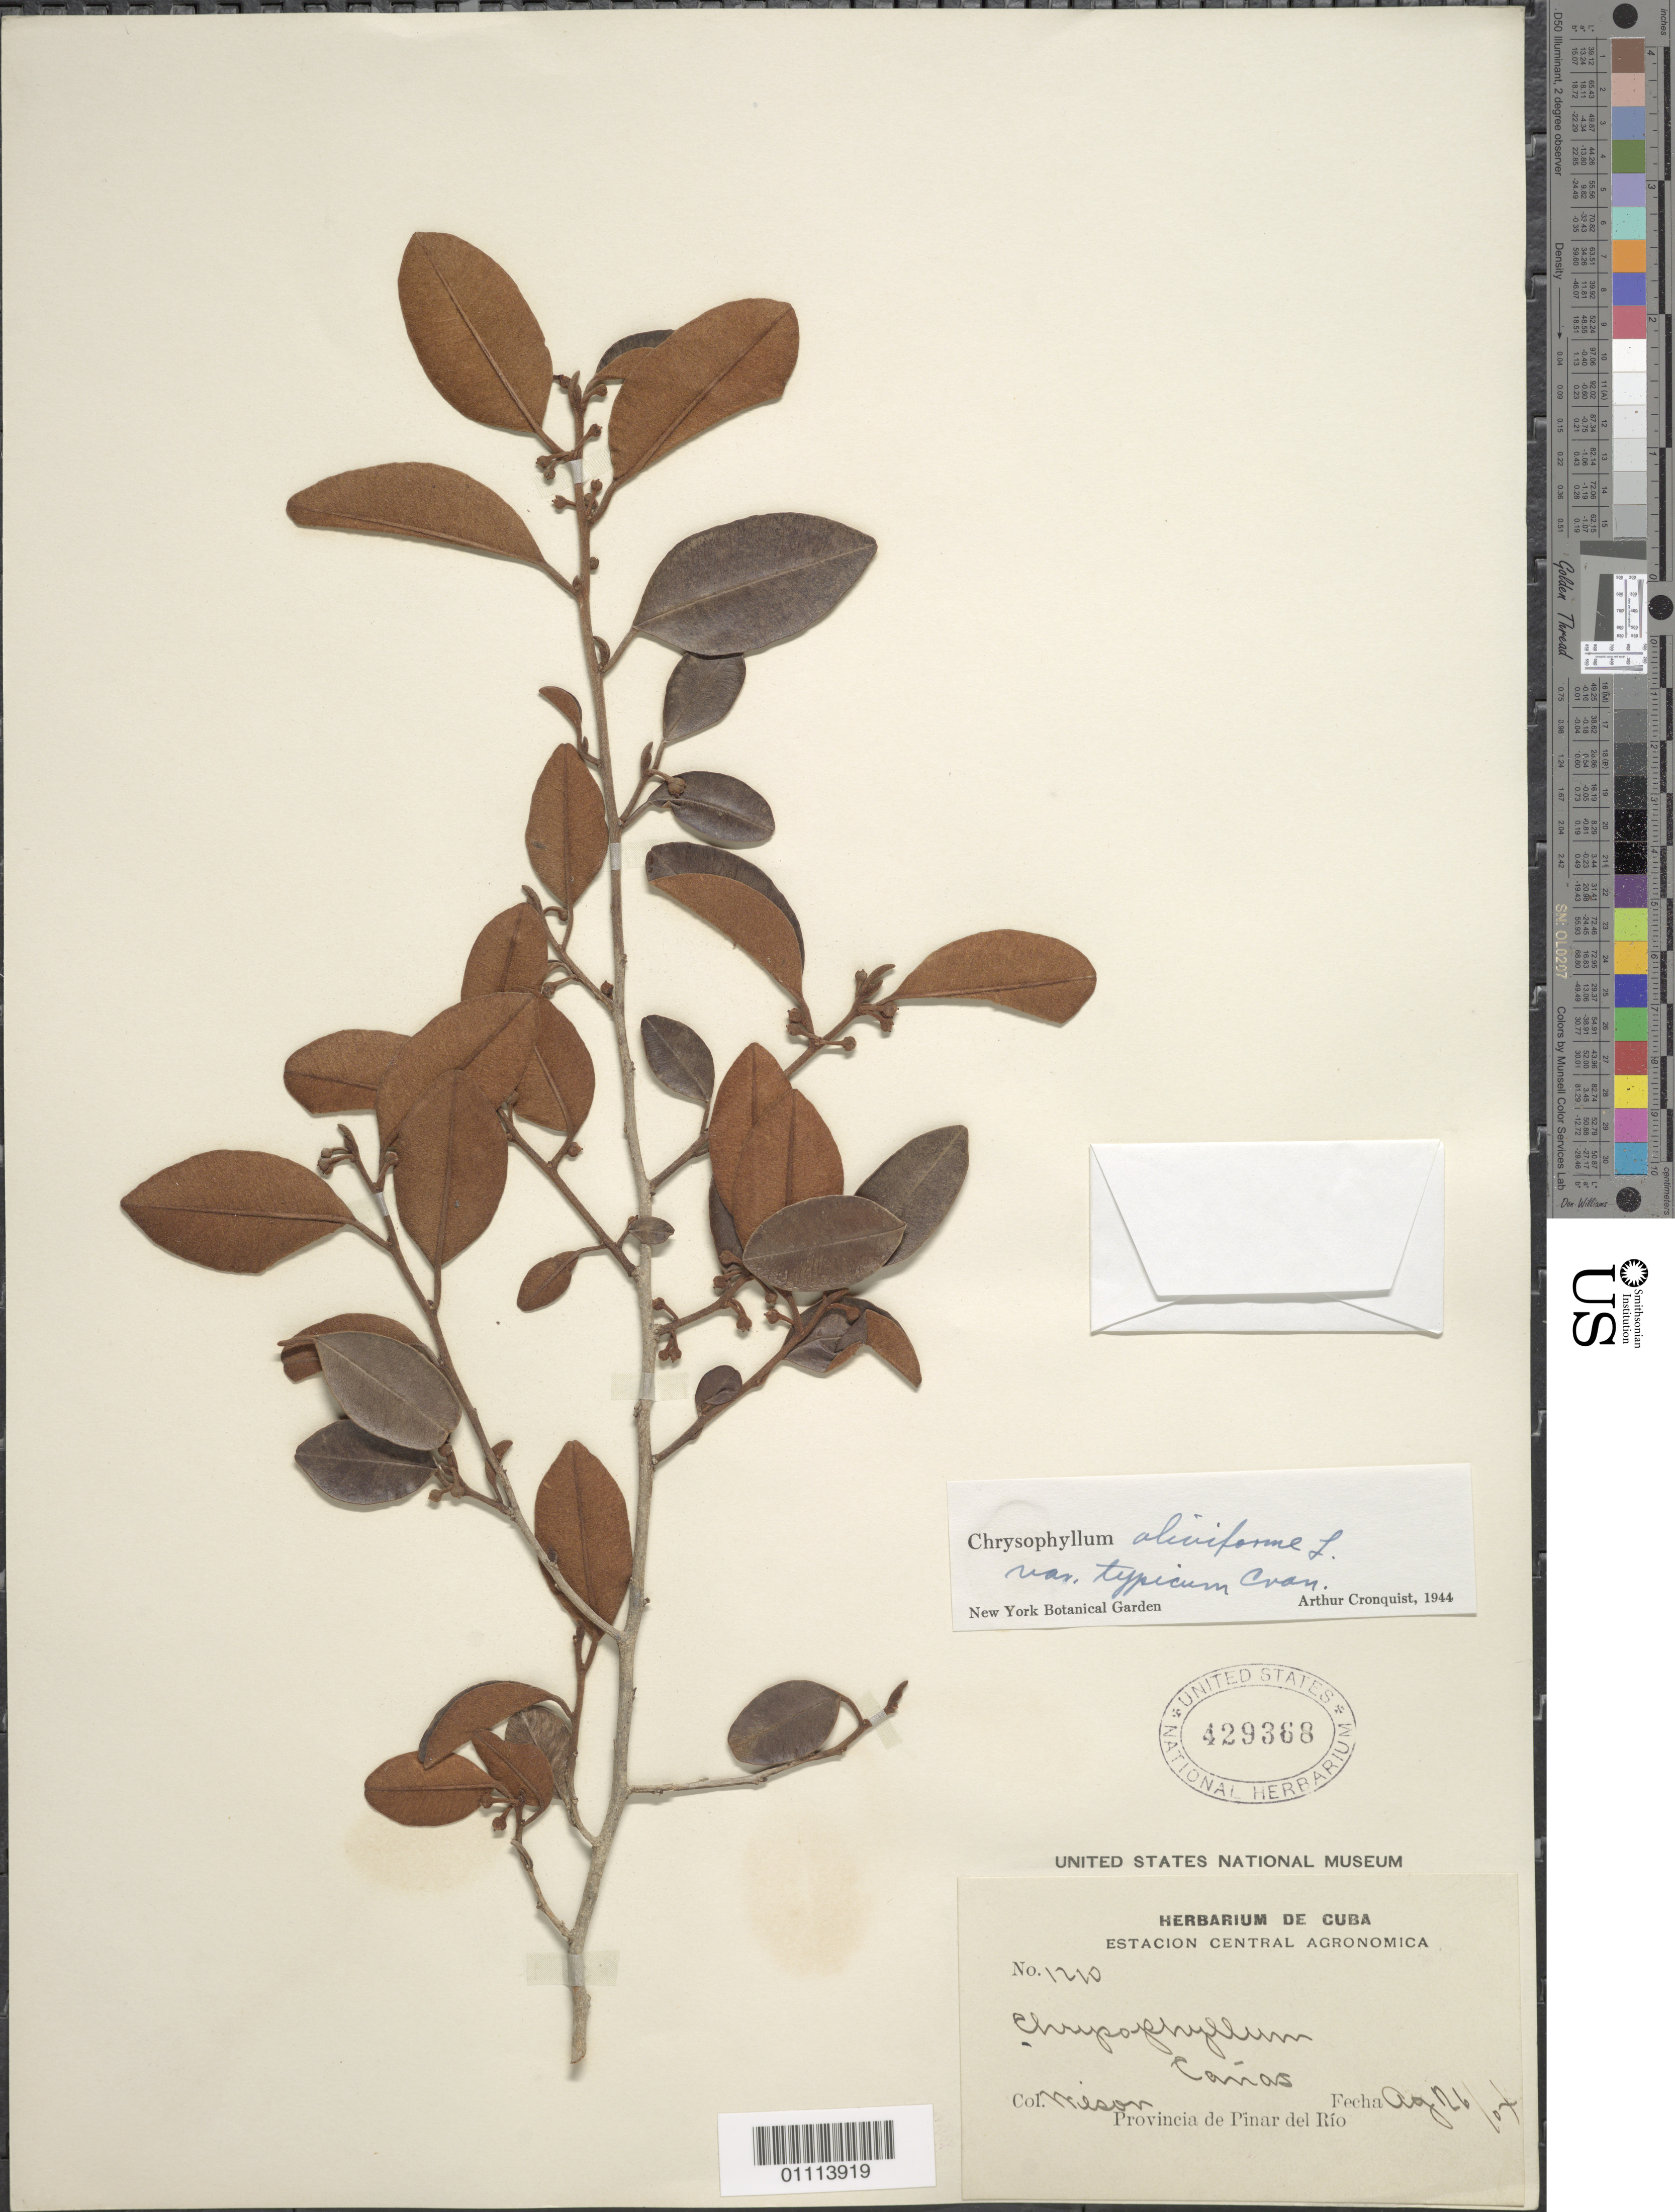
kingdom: Plantae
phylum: Tracheophyta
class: Magnoliopsida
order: Ericales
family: Sapotaceae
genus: Chrysophyllum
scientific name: Chrysophyllum oliviforme var. typicum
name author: Cronq.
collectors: -- Wilson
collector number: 1210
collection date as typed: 26 Aug 1904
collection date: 1904-08-26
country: Cuba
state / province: Pinar del Rio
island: Cuba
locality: Provincia de Pinar del Rio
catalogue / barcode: US 429368